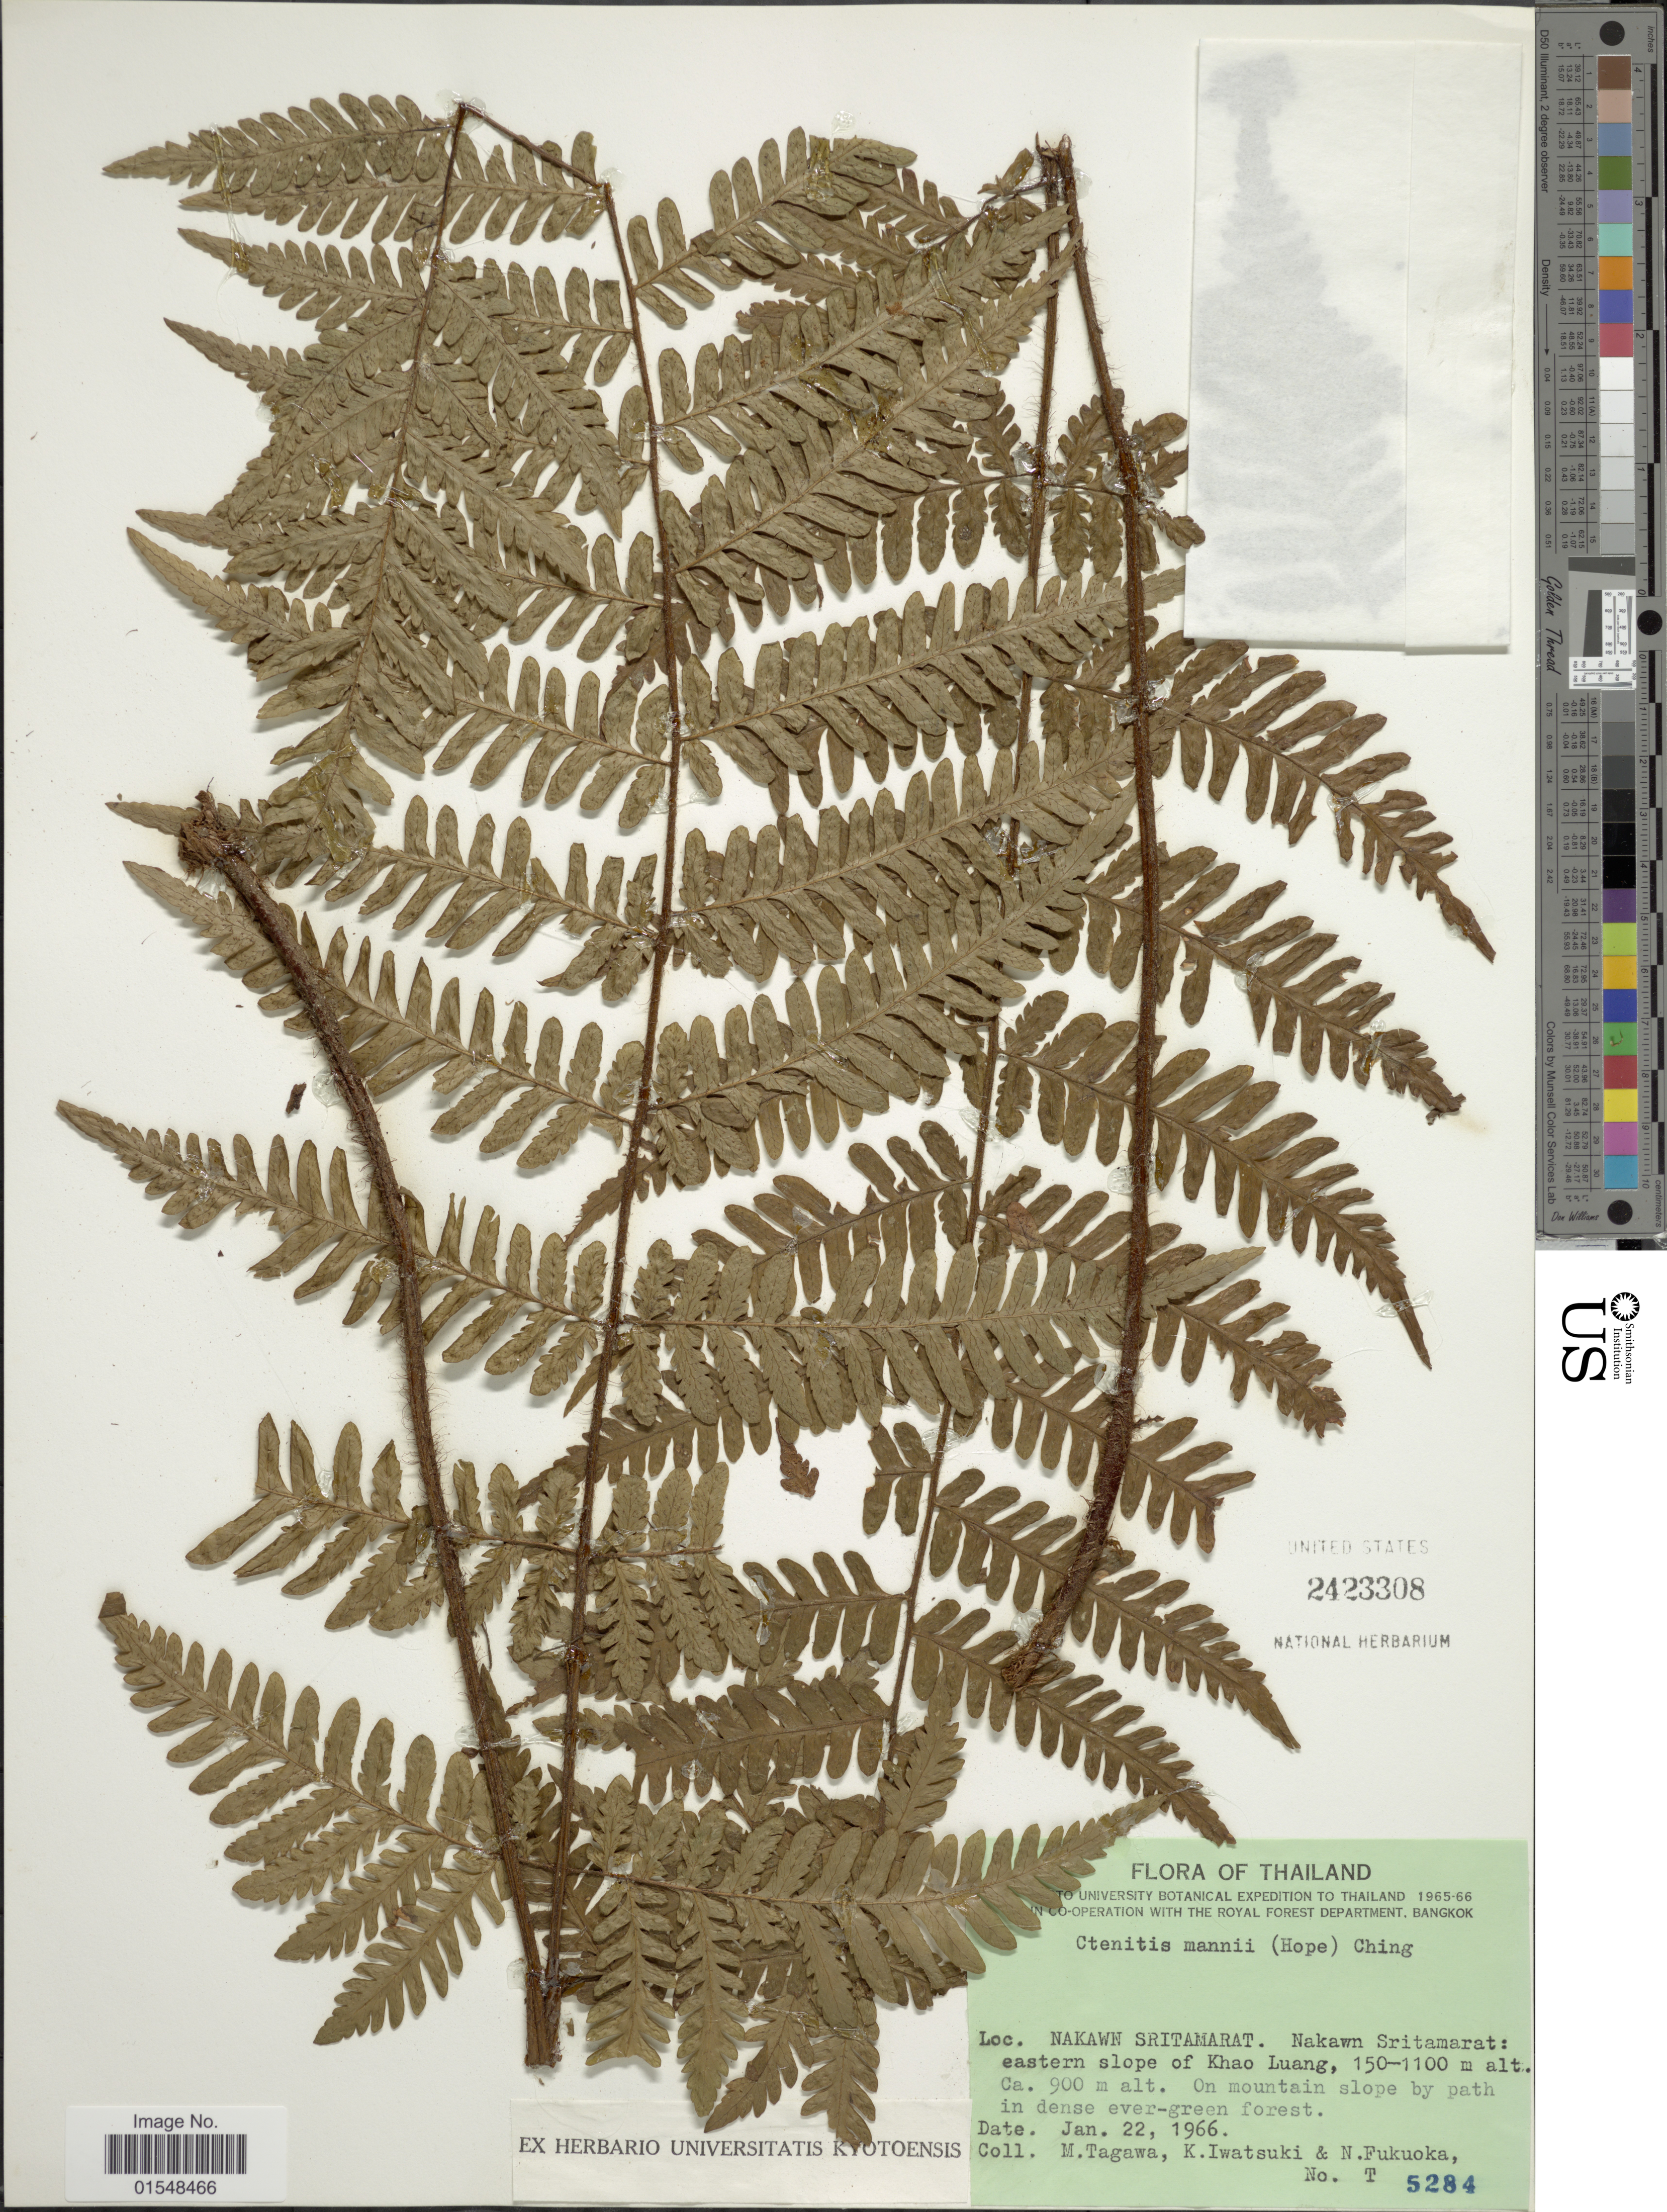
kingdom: Plantae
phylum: Tracheophyta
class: Polypodiopsida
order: Polypodiales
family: Dryopteridaceae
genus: Ctenitis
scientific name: Ctenitis mannii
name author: (C. Hope) Ching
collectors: M. Tagawa, K. Iwatsuki & N. Fukuoka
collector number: T 5284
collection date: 1966-01-22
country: Thailand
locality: Nakwan Sritamarat: eastern slope of Khao Luang, on mountain slope by path in dense ever- green forest.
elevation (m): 150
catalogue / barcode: US 2423308